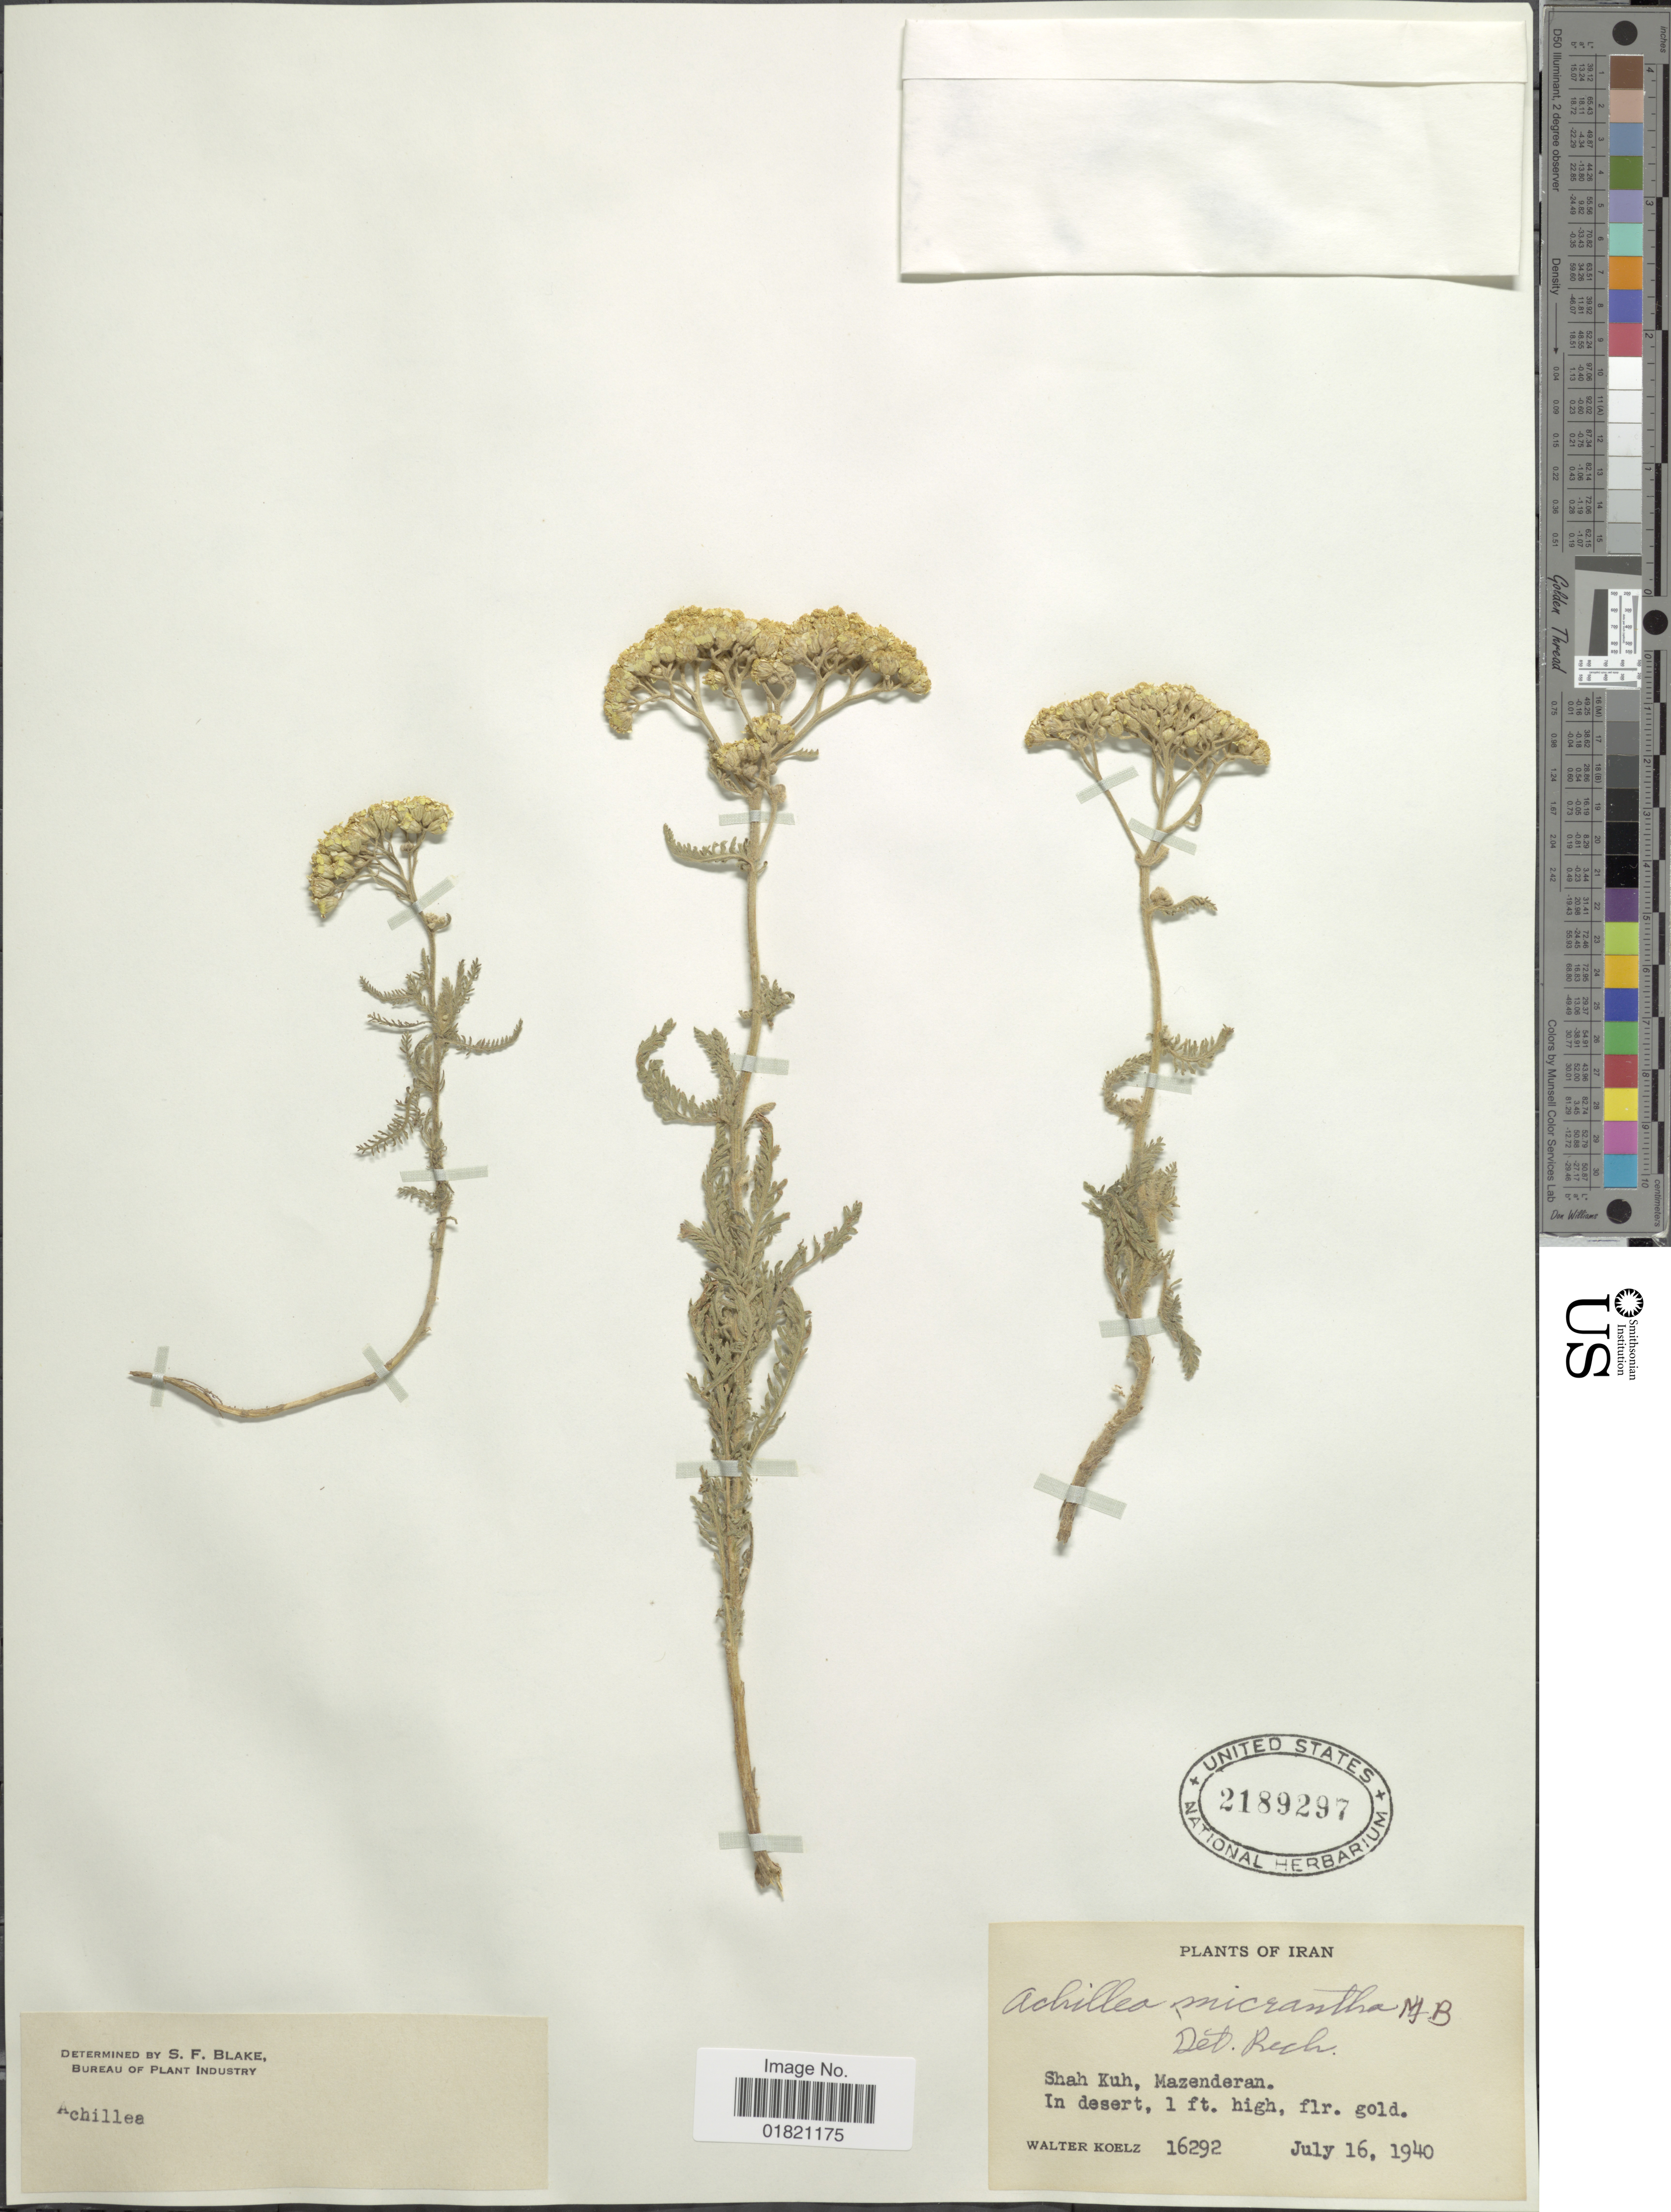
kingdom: Plantae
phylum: Tracheophyta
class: Magnoliopsida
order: Asterales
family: Asteraceae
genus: Achillea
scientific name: Achillea micrantha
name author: M. Bieb.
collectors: W. N. Koelz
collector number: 16292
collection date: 1940-07-16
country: Iran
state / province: Mazandaran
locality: Shah Kuh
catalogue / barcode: US 2189297